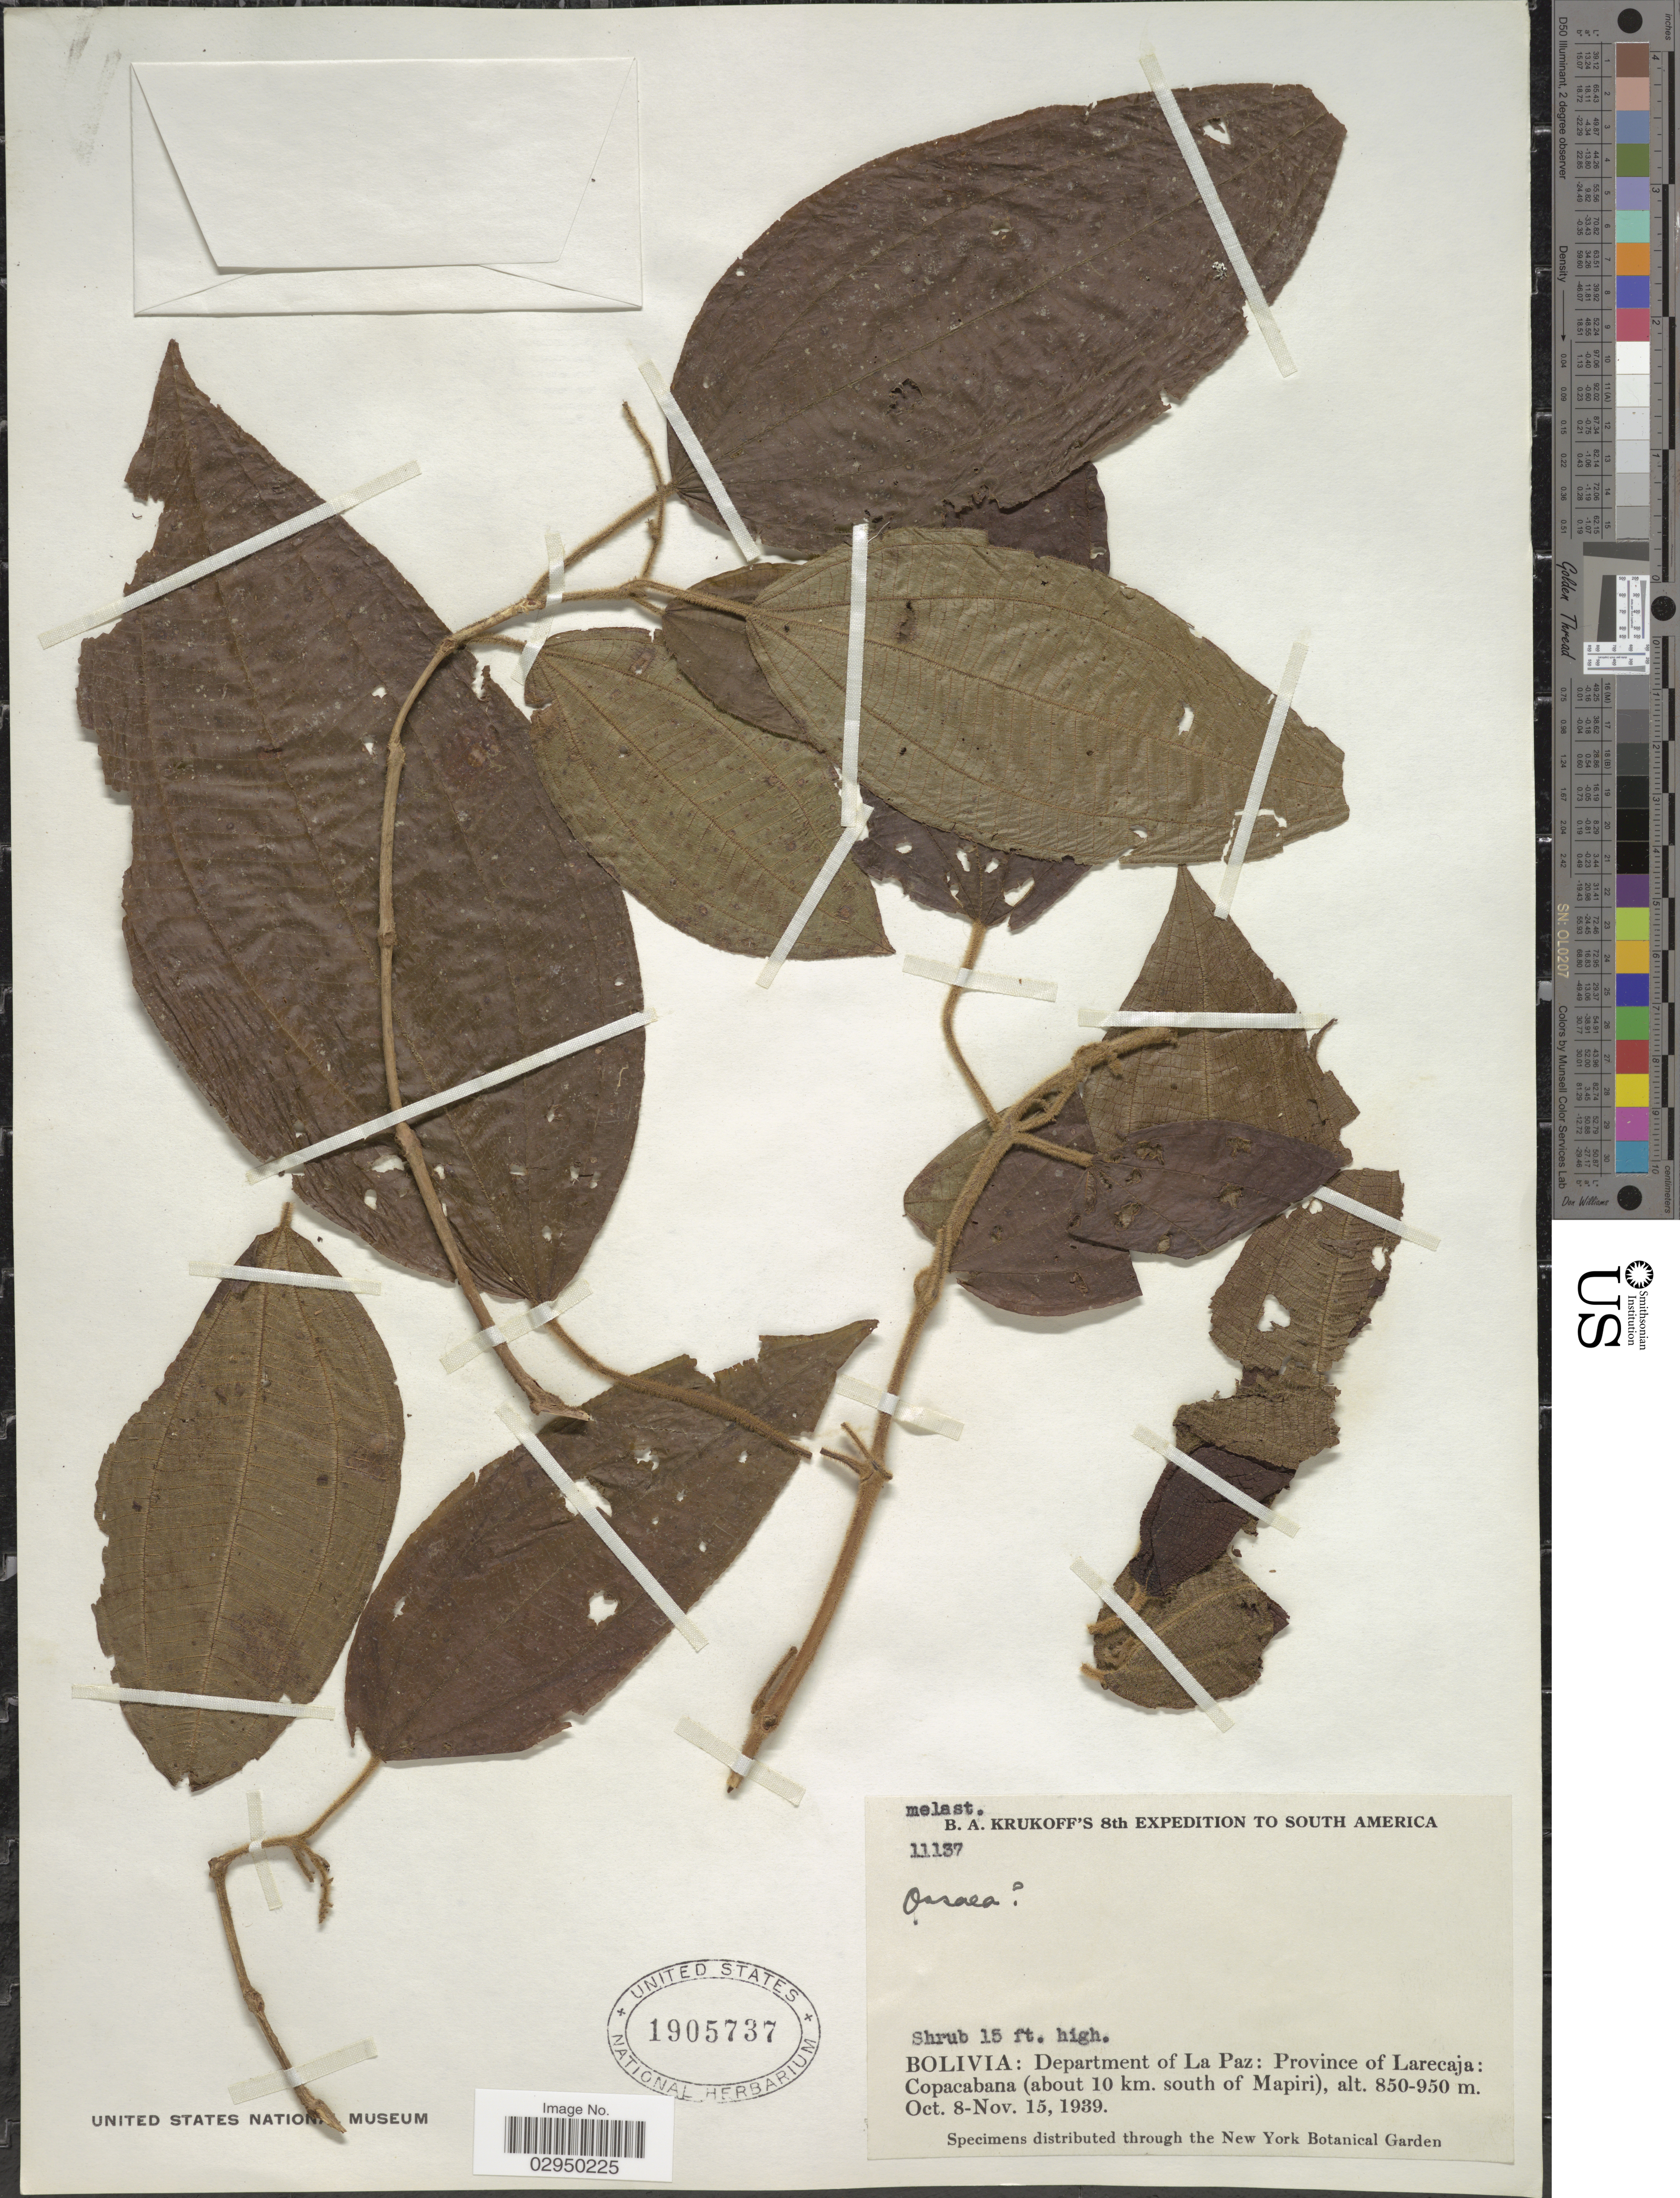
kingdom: Plantae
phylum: Tracheophyta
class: Magnoliopsida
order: Myrtales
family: Melastomataceae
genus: Clidemia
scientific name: Clidemia sp.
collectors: B. A. Krukoff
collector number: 11137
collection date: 1939-10-08/1939-11-15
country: Bolivia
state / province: La Paz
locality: Department of La Paz: Province of Larecaja: Copacabana (about 10 km. south of Mapiri).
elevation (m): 850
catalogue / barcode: US 1905737